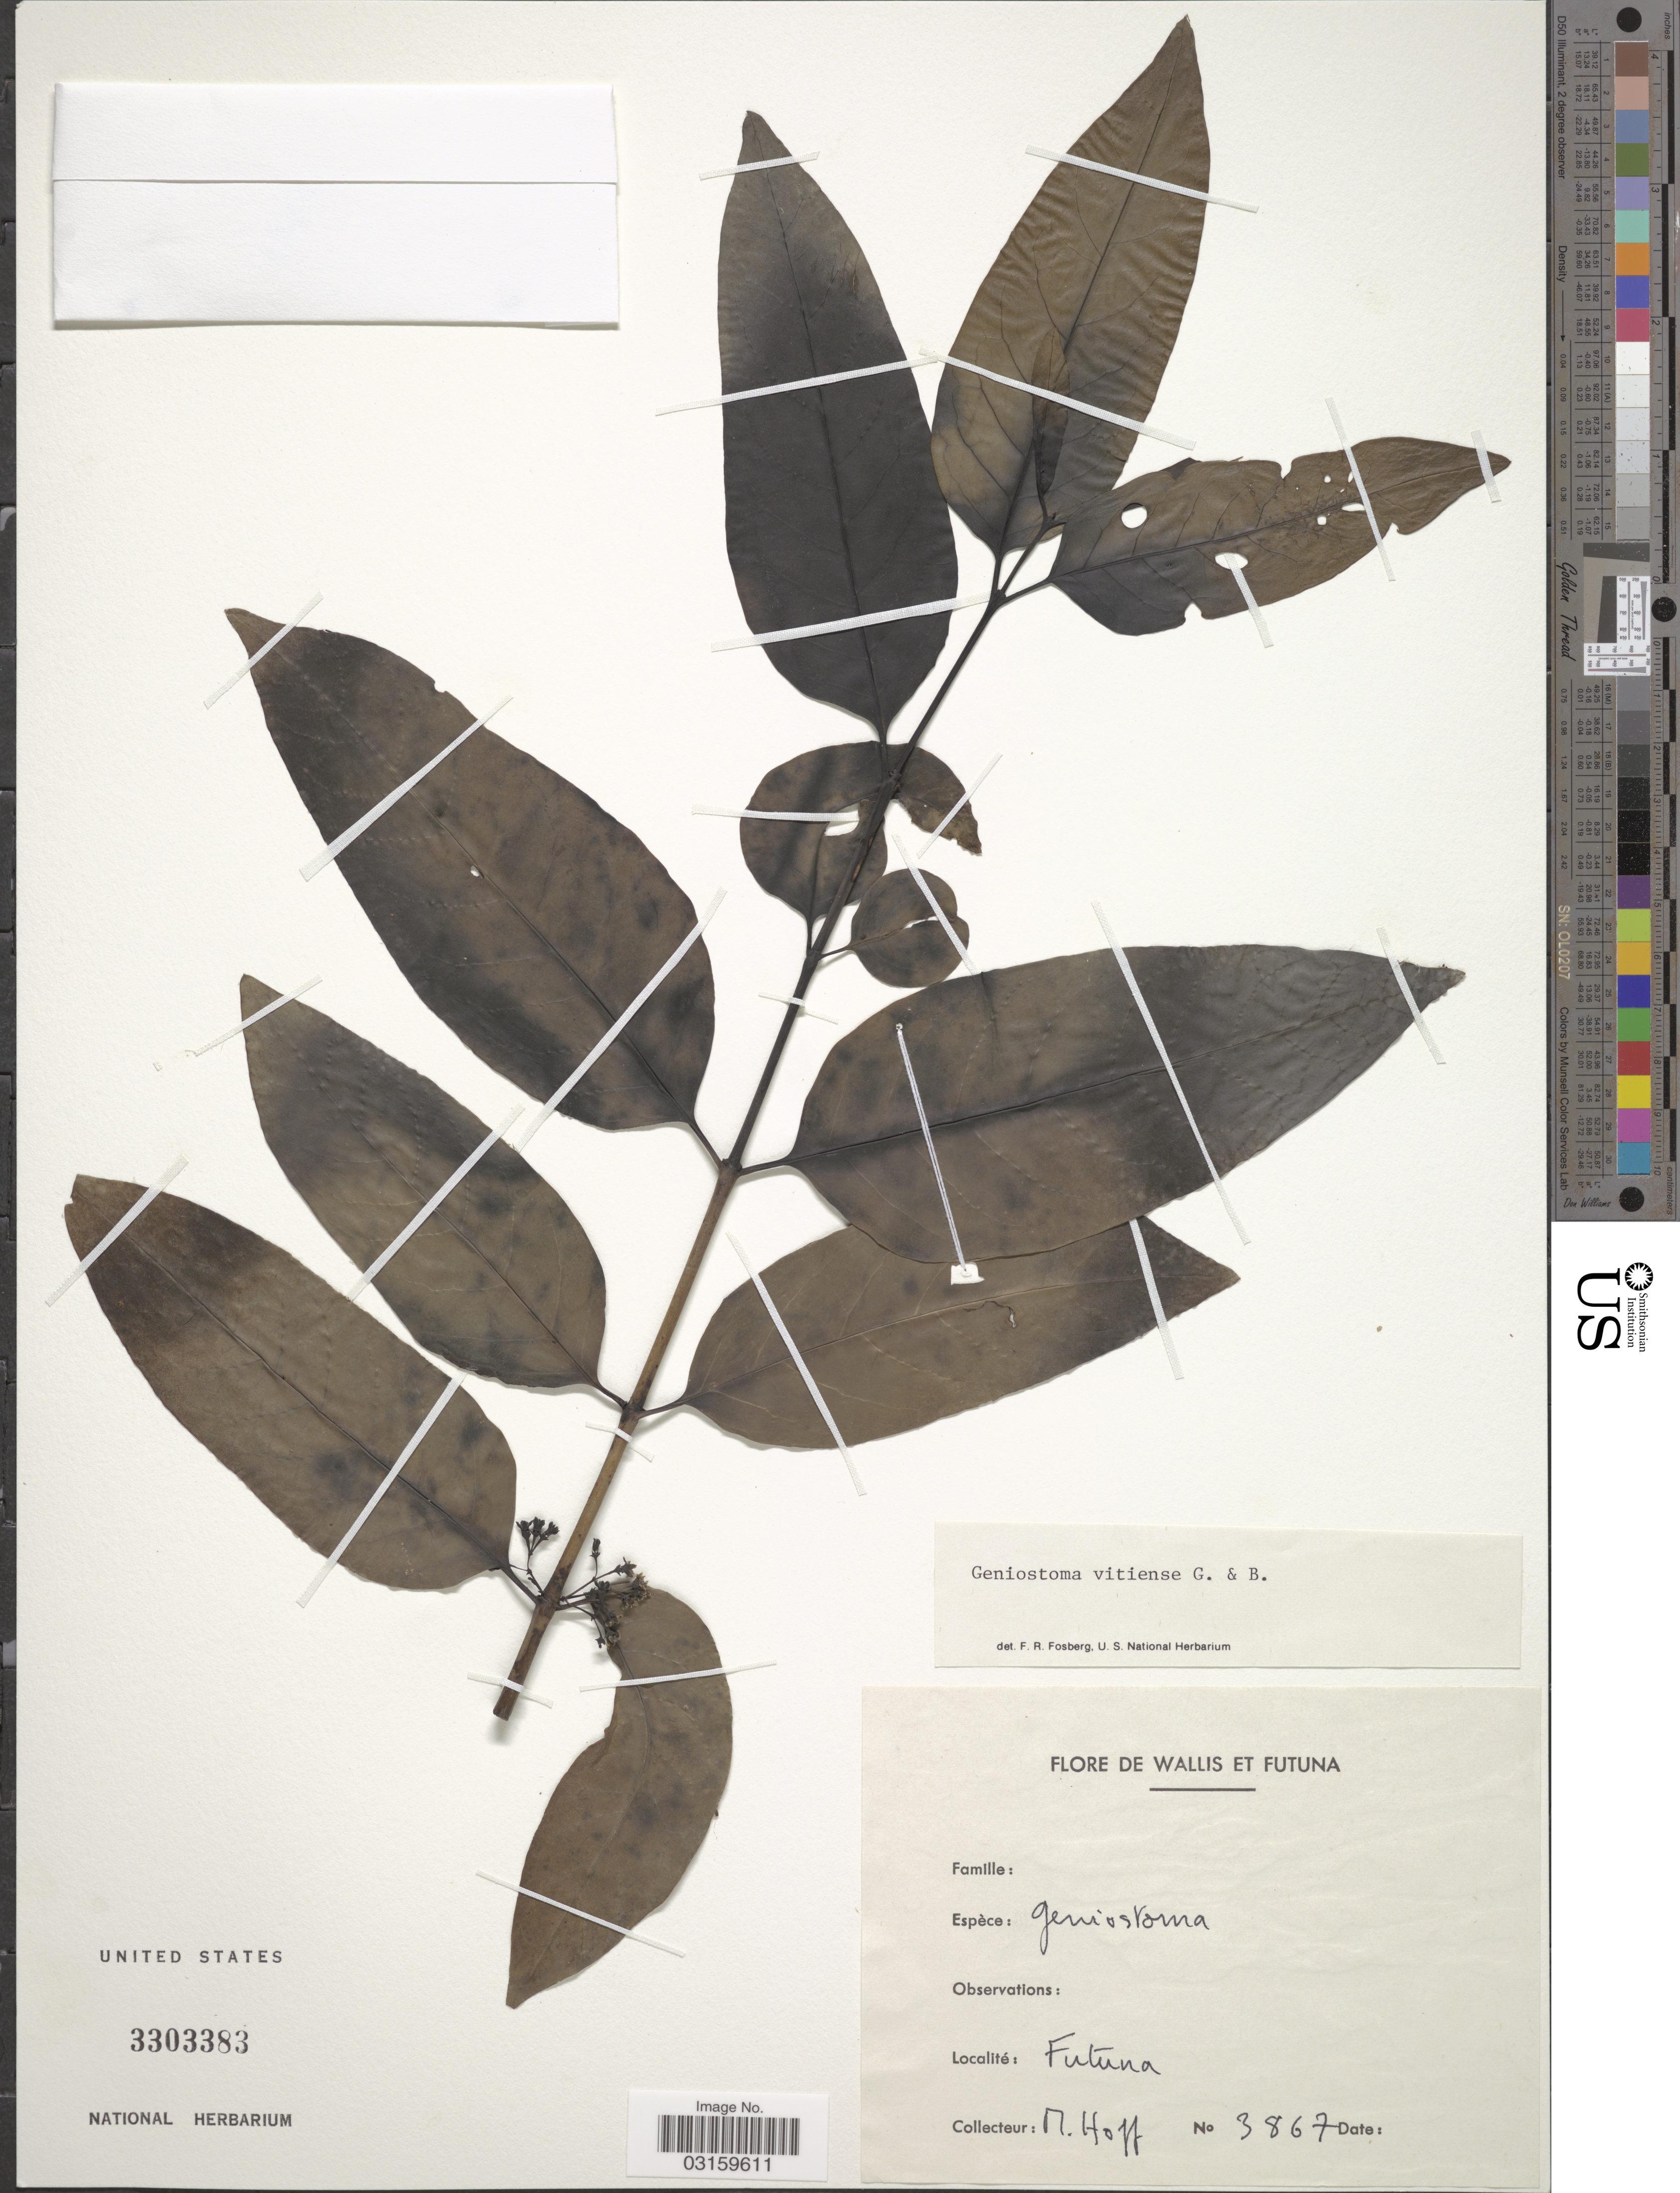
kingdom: Plantae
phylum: Tracheophyta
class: Magnoliopsida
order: Gentianales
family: Loganiaceae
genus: Geniostoma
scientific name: Geniostoma vitiense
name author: Gilg & Gilg-Ben.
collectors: M. Hoff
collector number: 3867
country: Wallis and Futuna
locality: Futuna.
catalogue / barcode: US 3303383